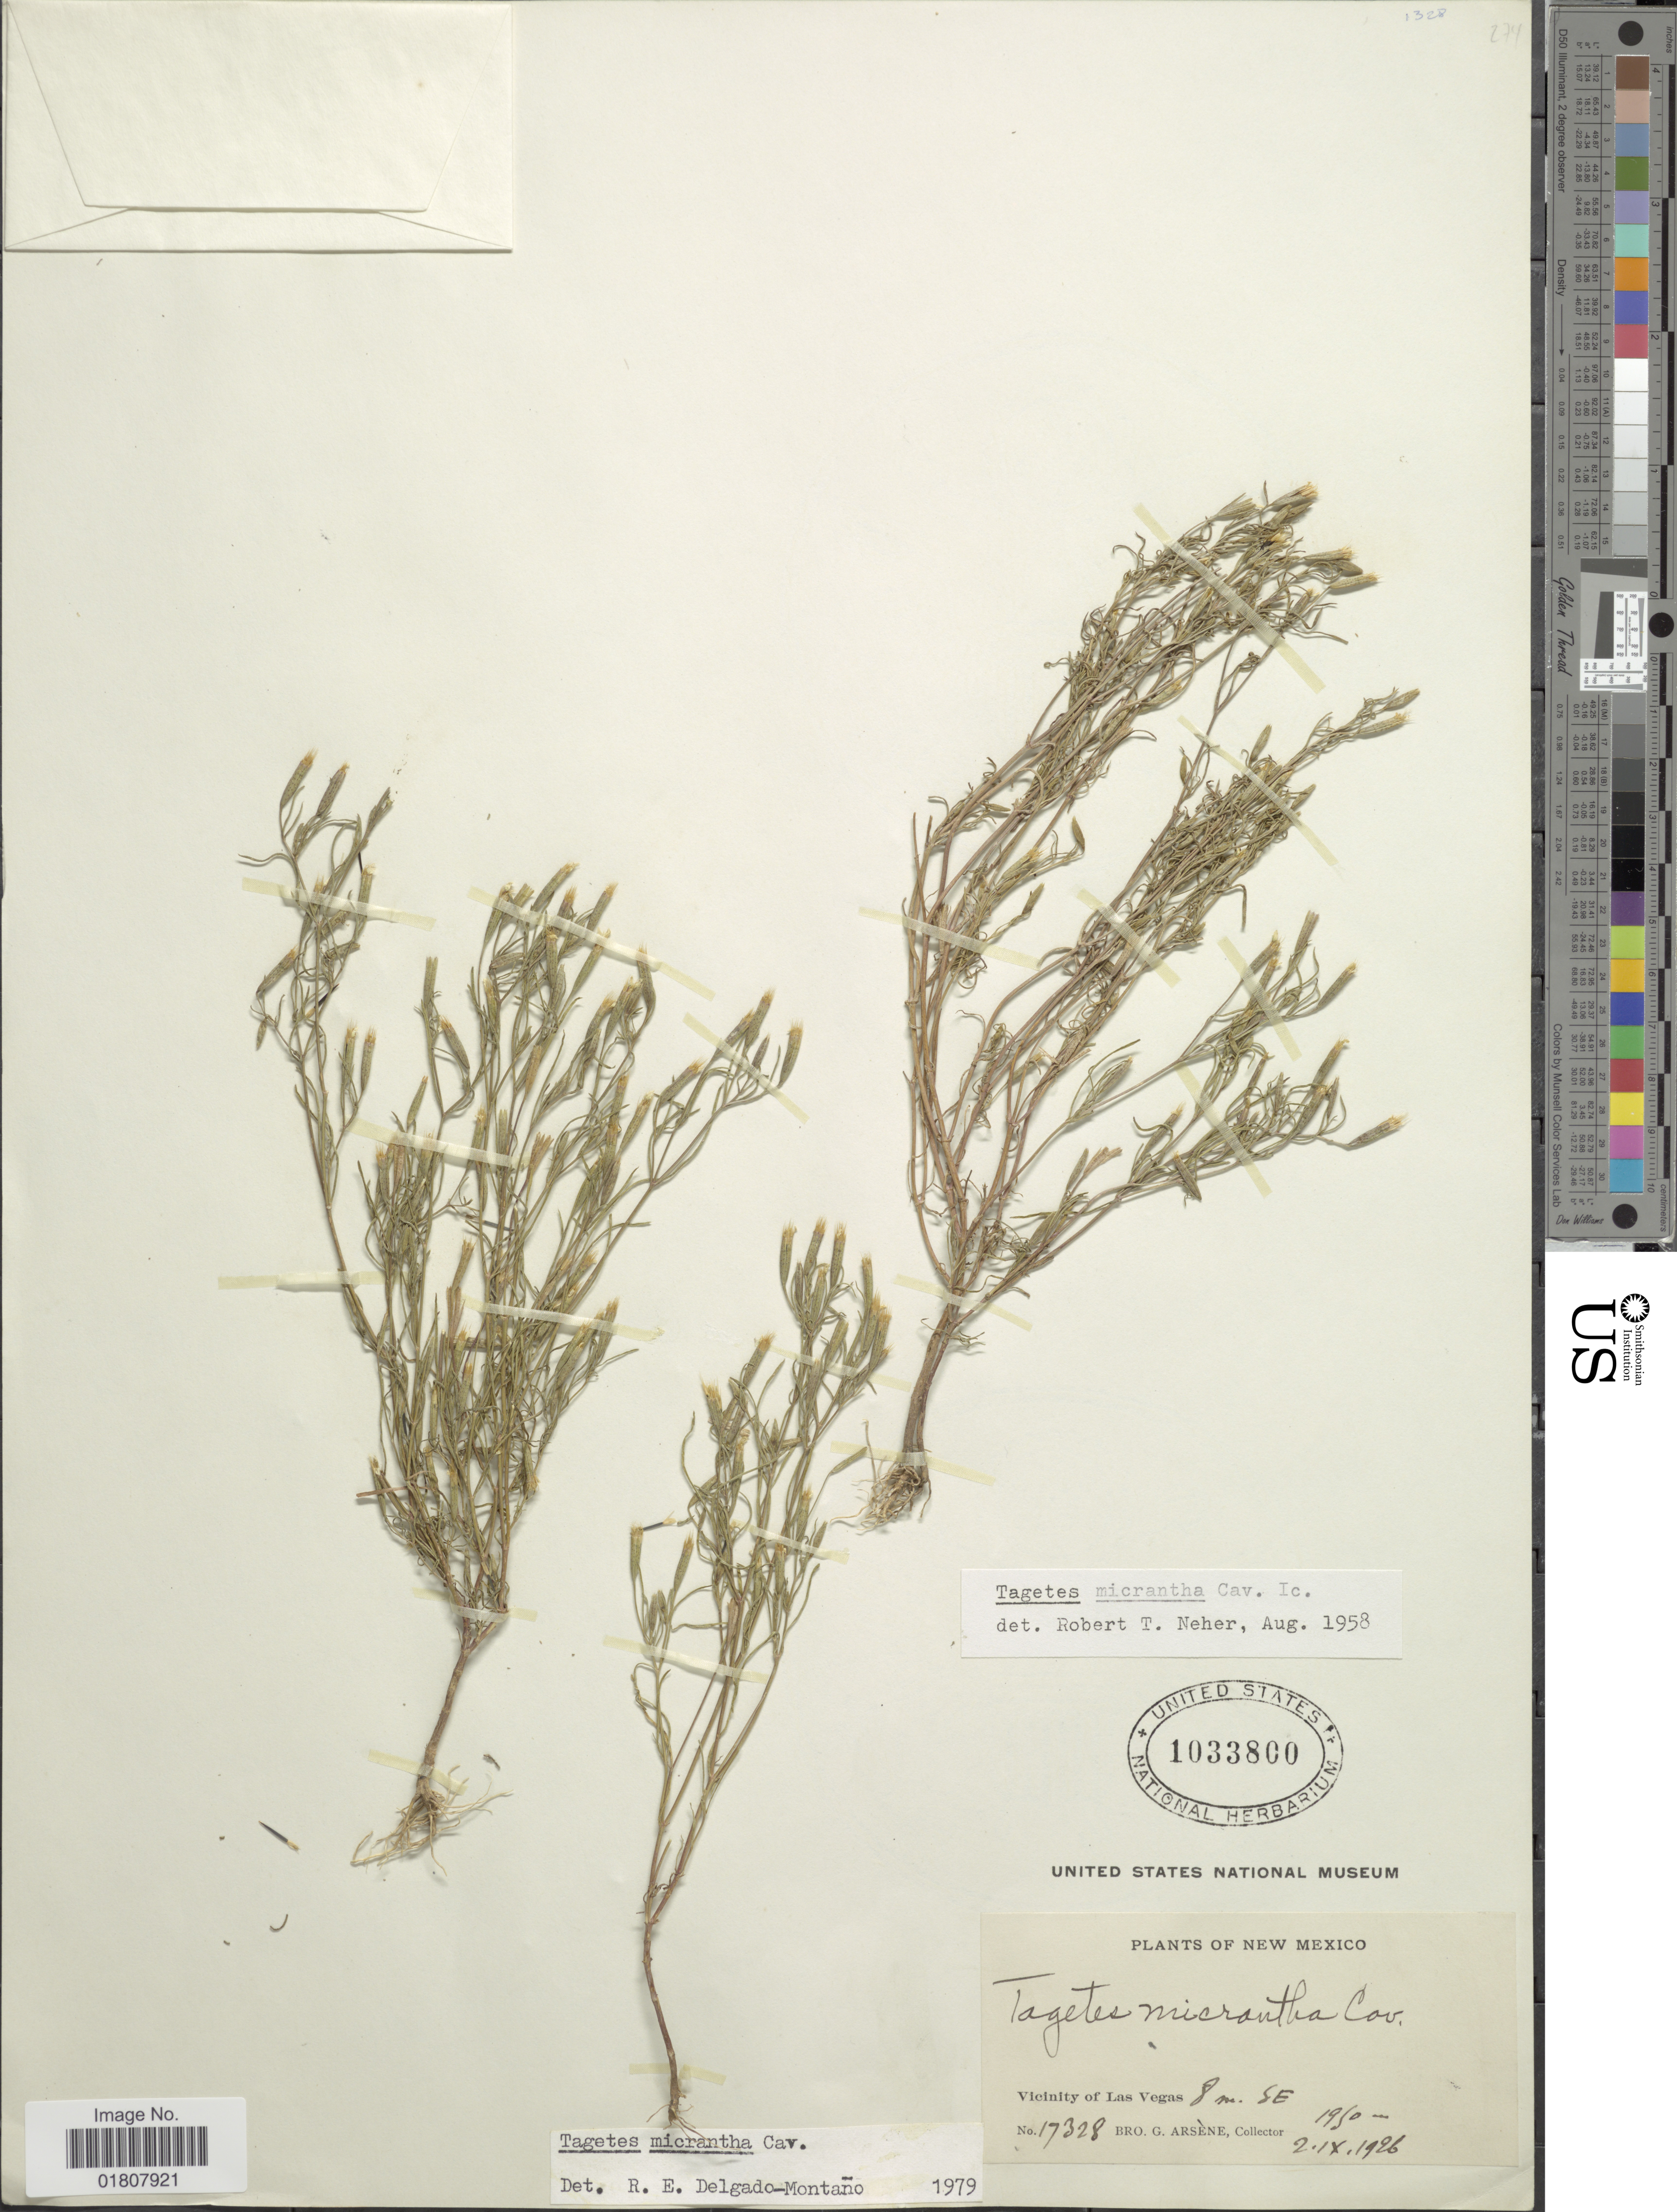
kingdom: Plantae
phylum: Tracheophyta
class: Magnoliopsida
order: Asterales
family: Asteraceae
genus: Tagetes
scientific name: Tagetes micrantha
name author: Cav.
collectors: Bro. G. Arsène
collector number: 17328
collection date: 1926-09-02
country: United States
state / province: New Mexico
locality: Vicinity of Las Vegas, 8 m. SE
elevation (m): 1950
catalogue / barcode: US 1033800